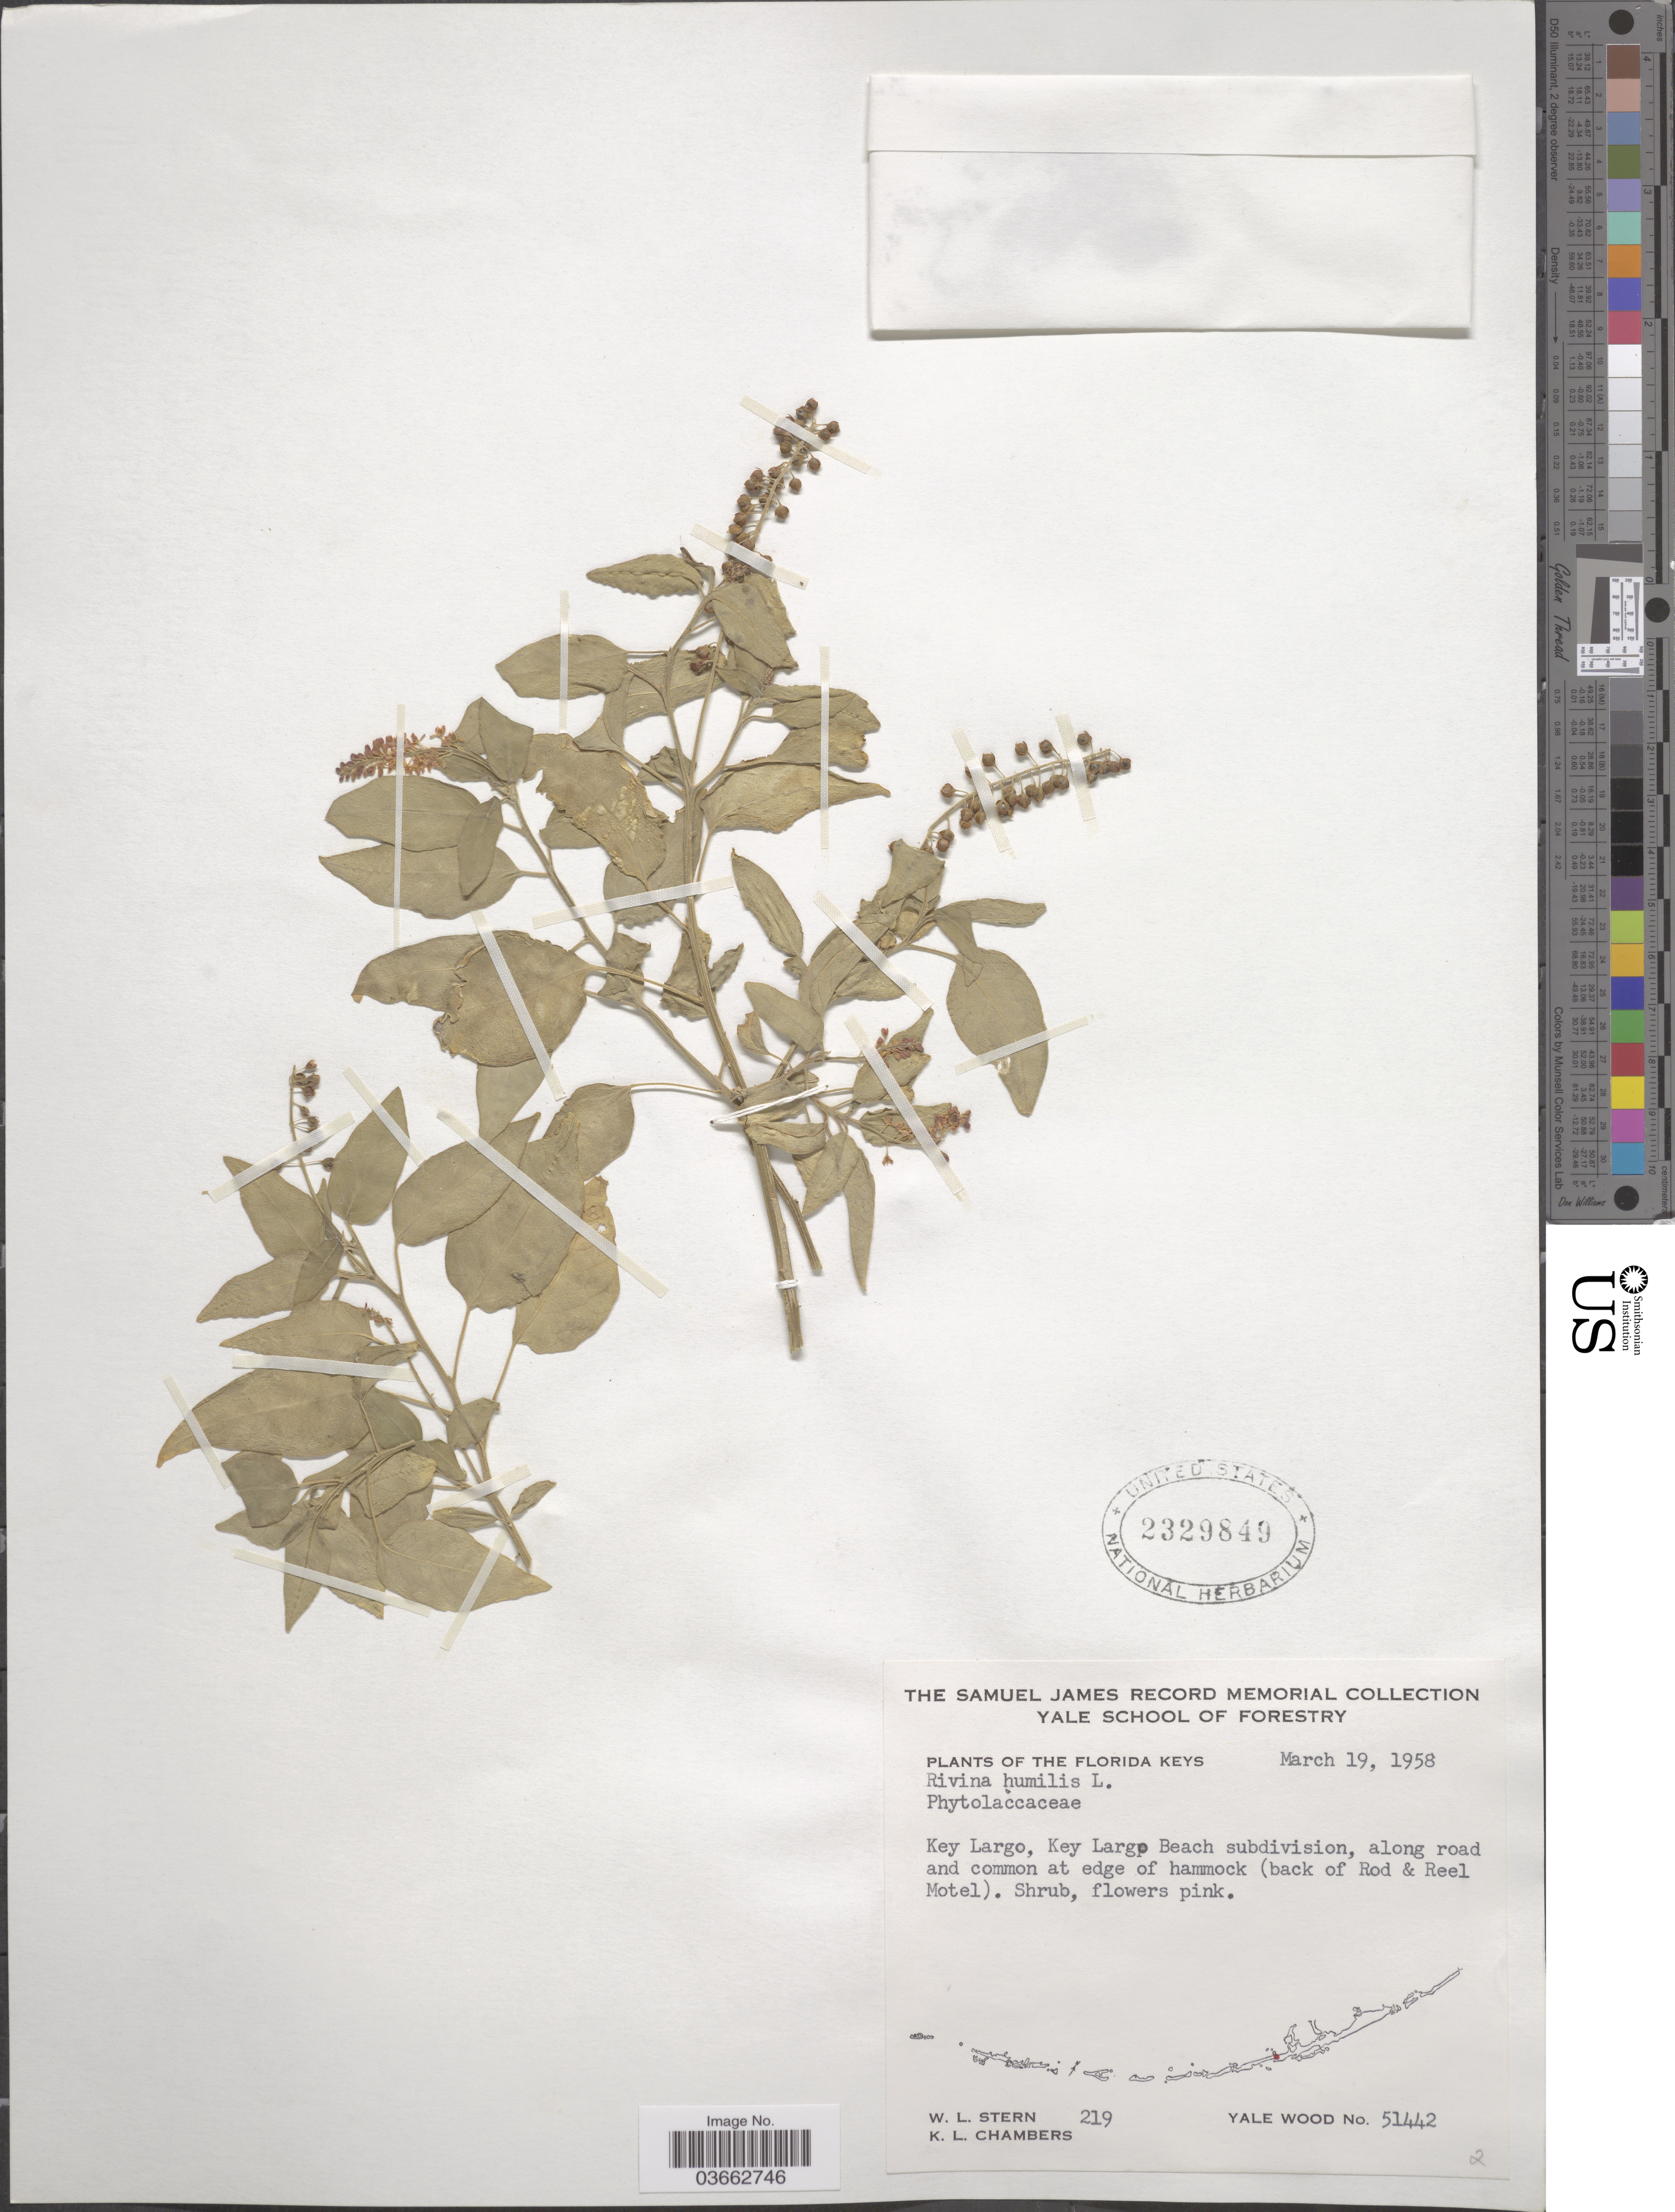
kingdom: Plantae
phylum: Tracheophyta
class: Magnoliopsida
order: Caryophyllales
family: Phytolaccaceae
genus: Rivina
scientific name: Rivina humilis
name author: L.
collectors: W. L. Stern & K. Chambers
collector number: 219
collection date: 1958-03-19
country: United States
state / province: Florida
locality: The Florida Keys. Key Largo, Key Largo Beach subdivision, along road and common at edge of hammock.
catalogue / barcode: US 2329849